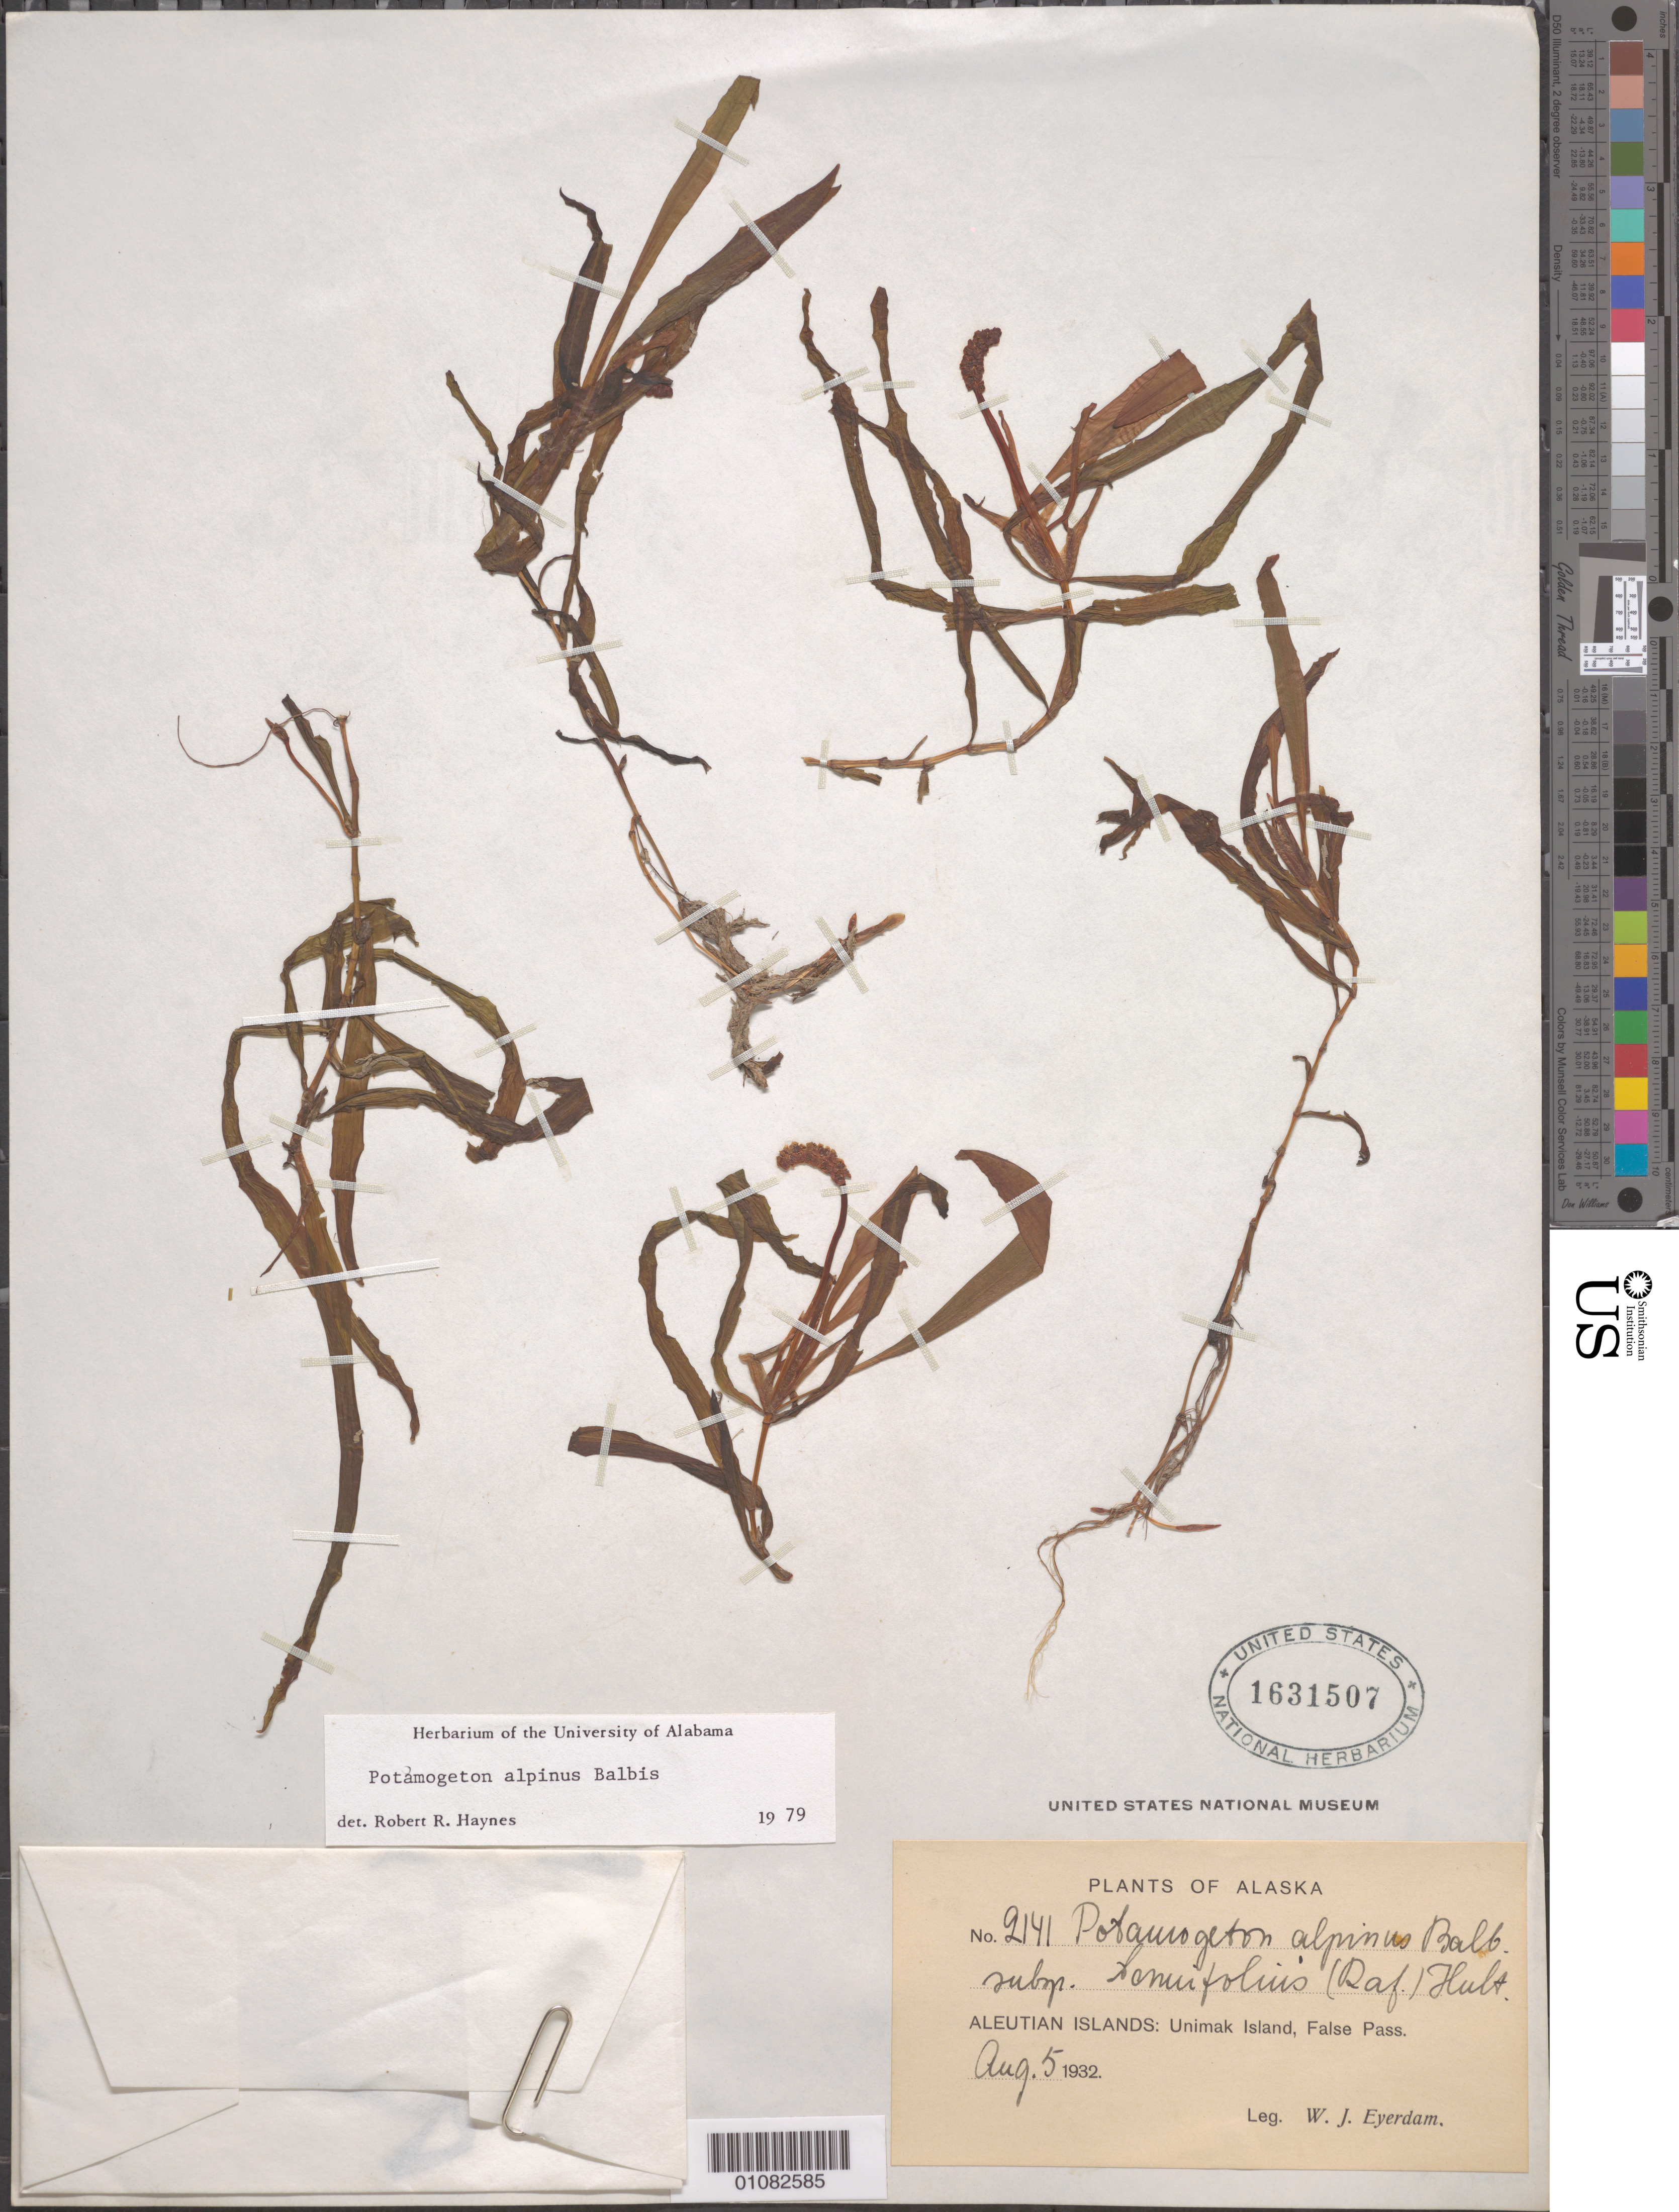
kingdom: Plantae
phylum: Tracheophyta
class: Liliopsida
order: Alismatales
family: Potamogetonaceae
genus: Potamogeton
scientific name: Potamogeton alpinus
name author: Balb.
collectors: W. J. Eyerdam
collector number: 2141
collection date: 1932-08-05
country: United States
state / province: Alaska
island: Unimak Island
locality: False Pass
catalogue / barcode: US 1631507